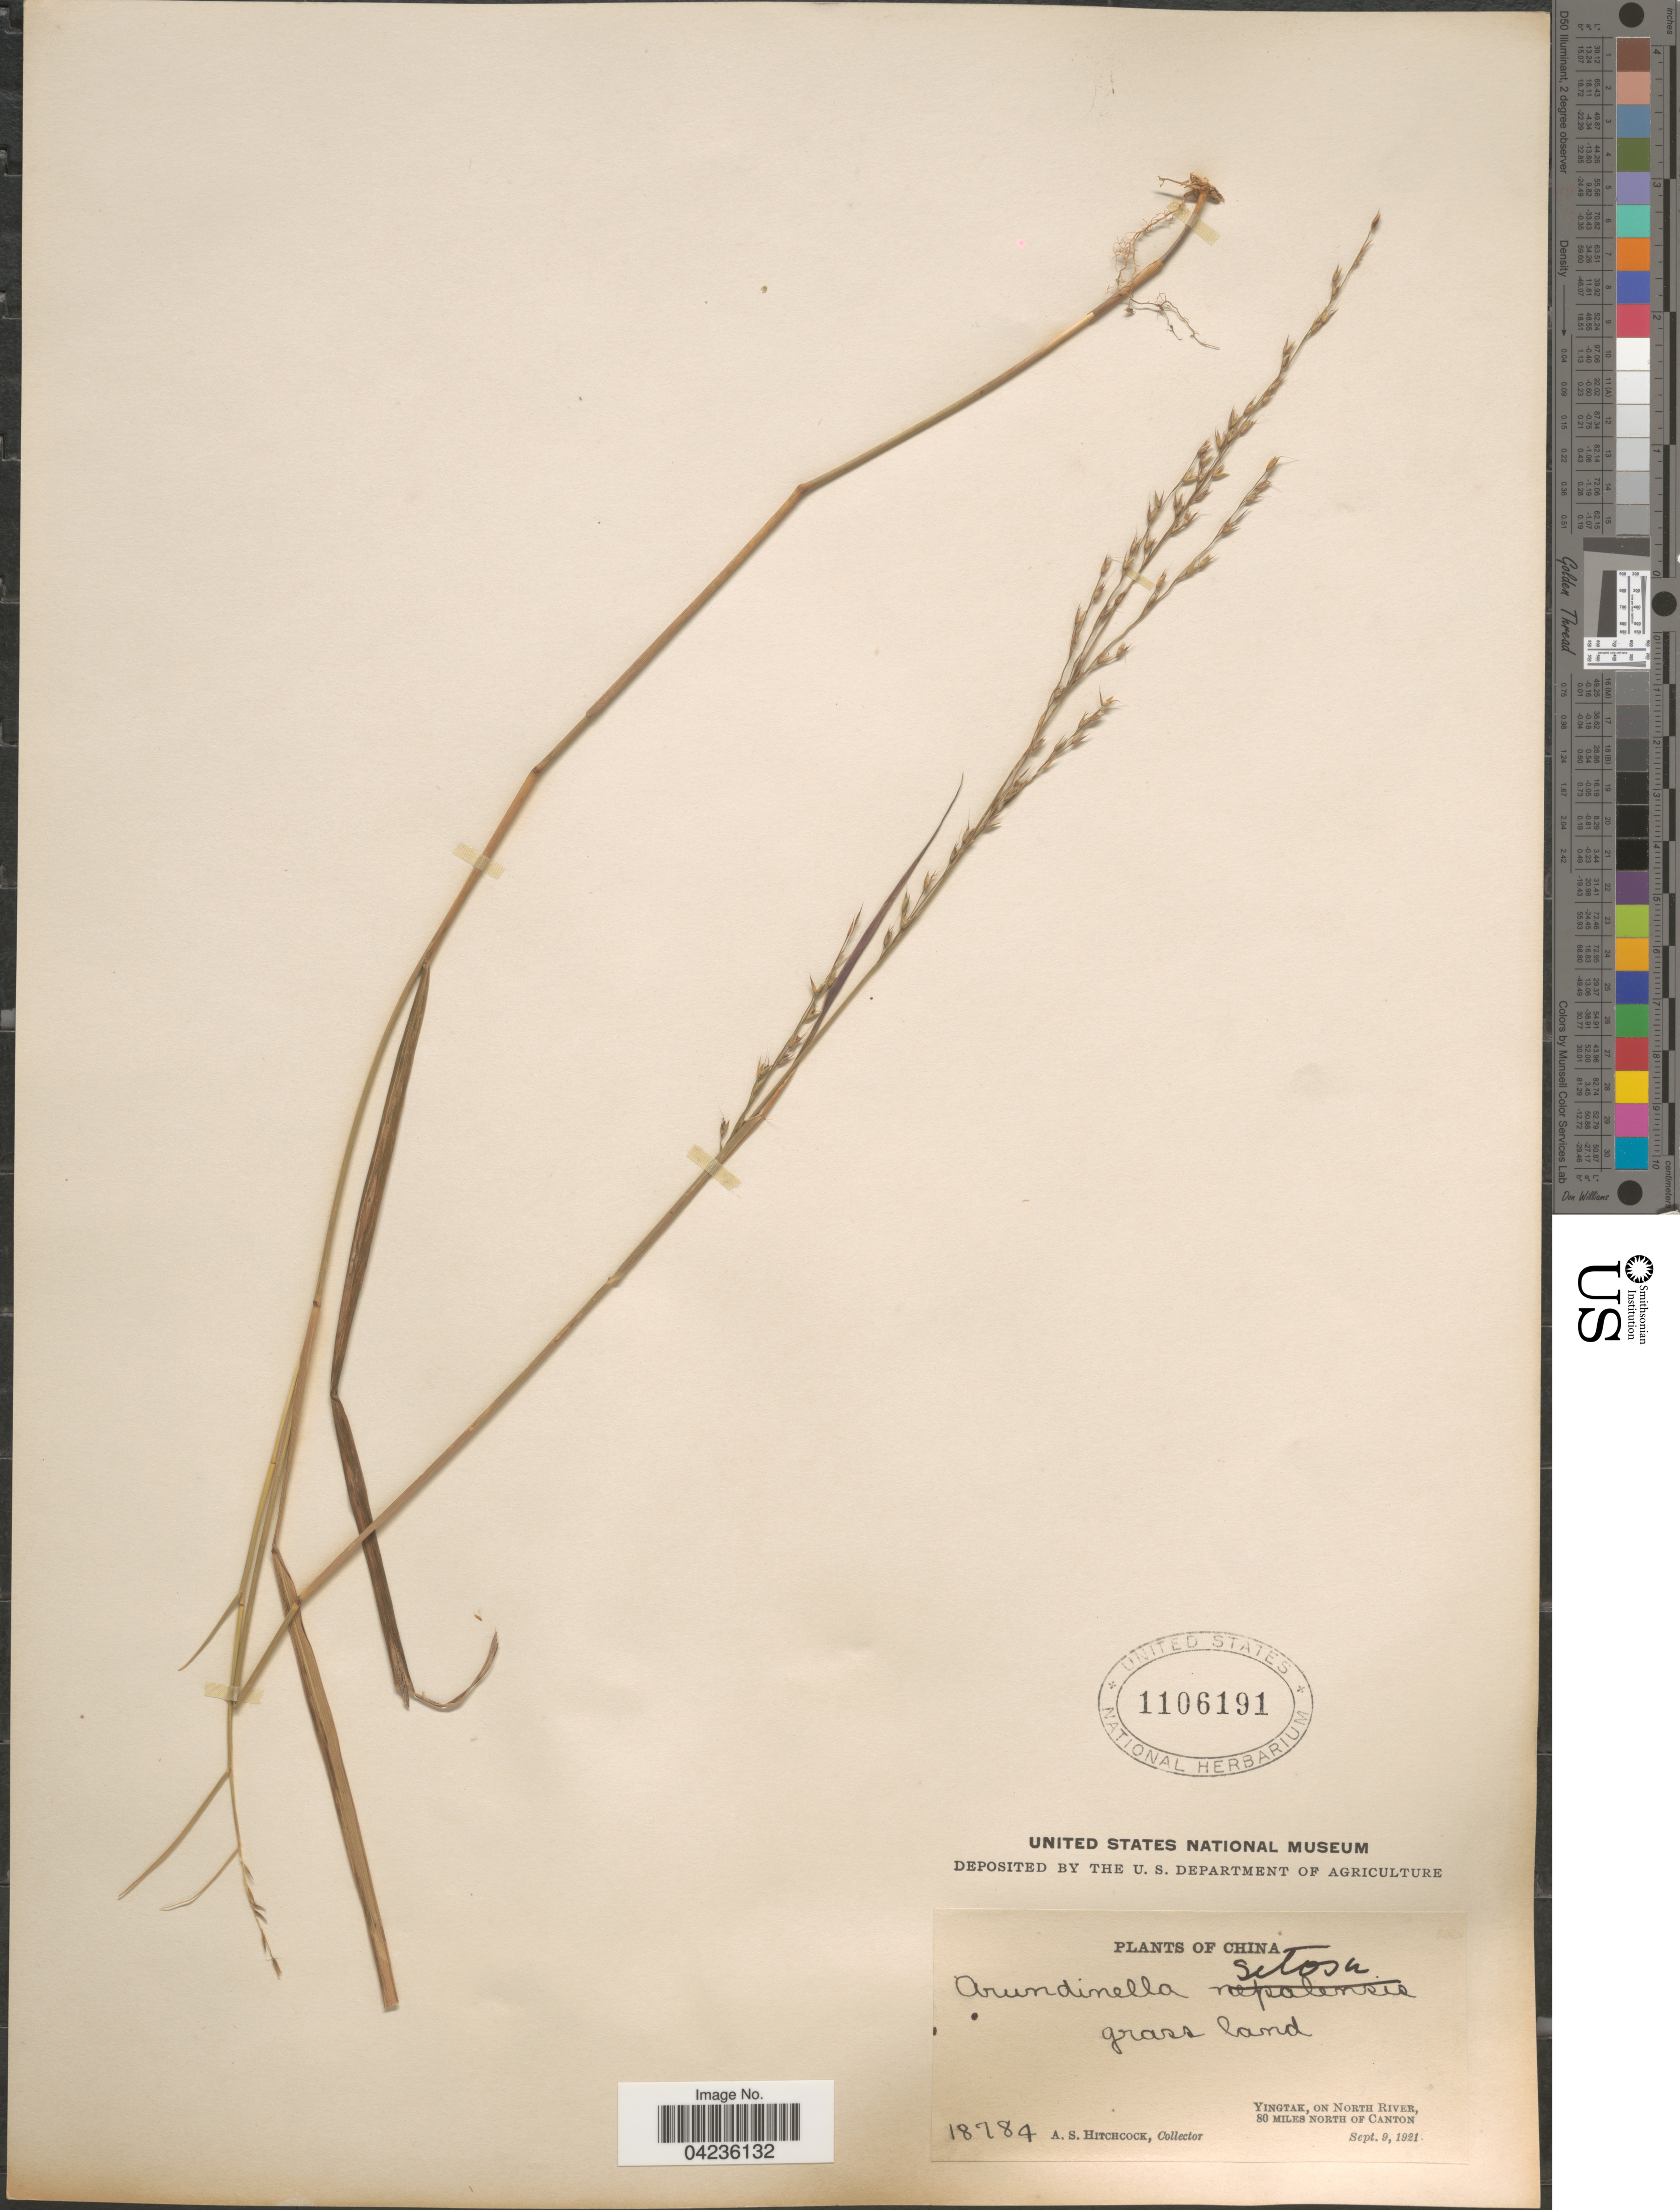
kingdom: Plantae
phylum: Tracheophyta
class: Liliopsida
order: Poales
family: Poaceae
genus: Arundinella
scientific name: Arundinella setosa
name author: Trin.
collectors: A. S. Hitchcock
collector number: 18784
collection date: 1921-09-09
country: China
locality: Yingtak, on North River, 80 miles north of Canton.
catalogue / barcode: US 1106191